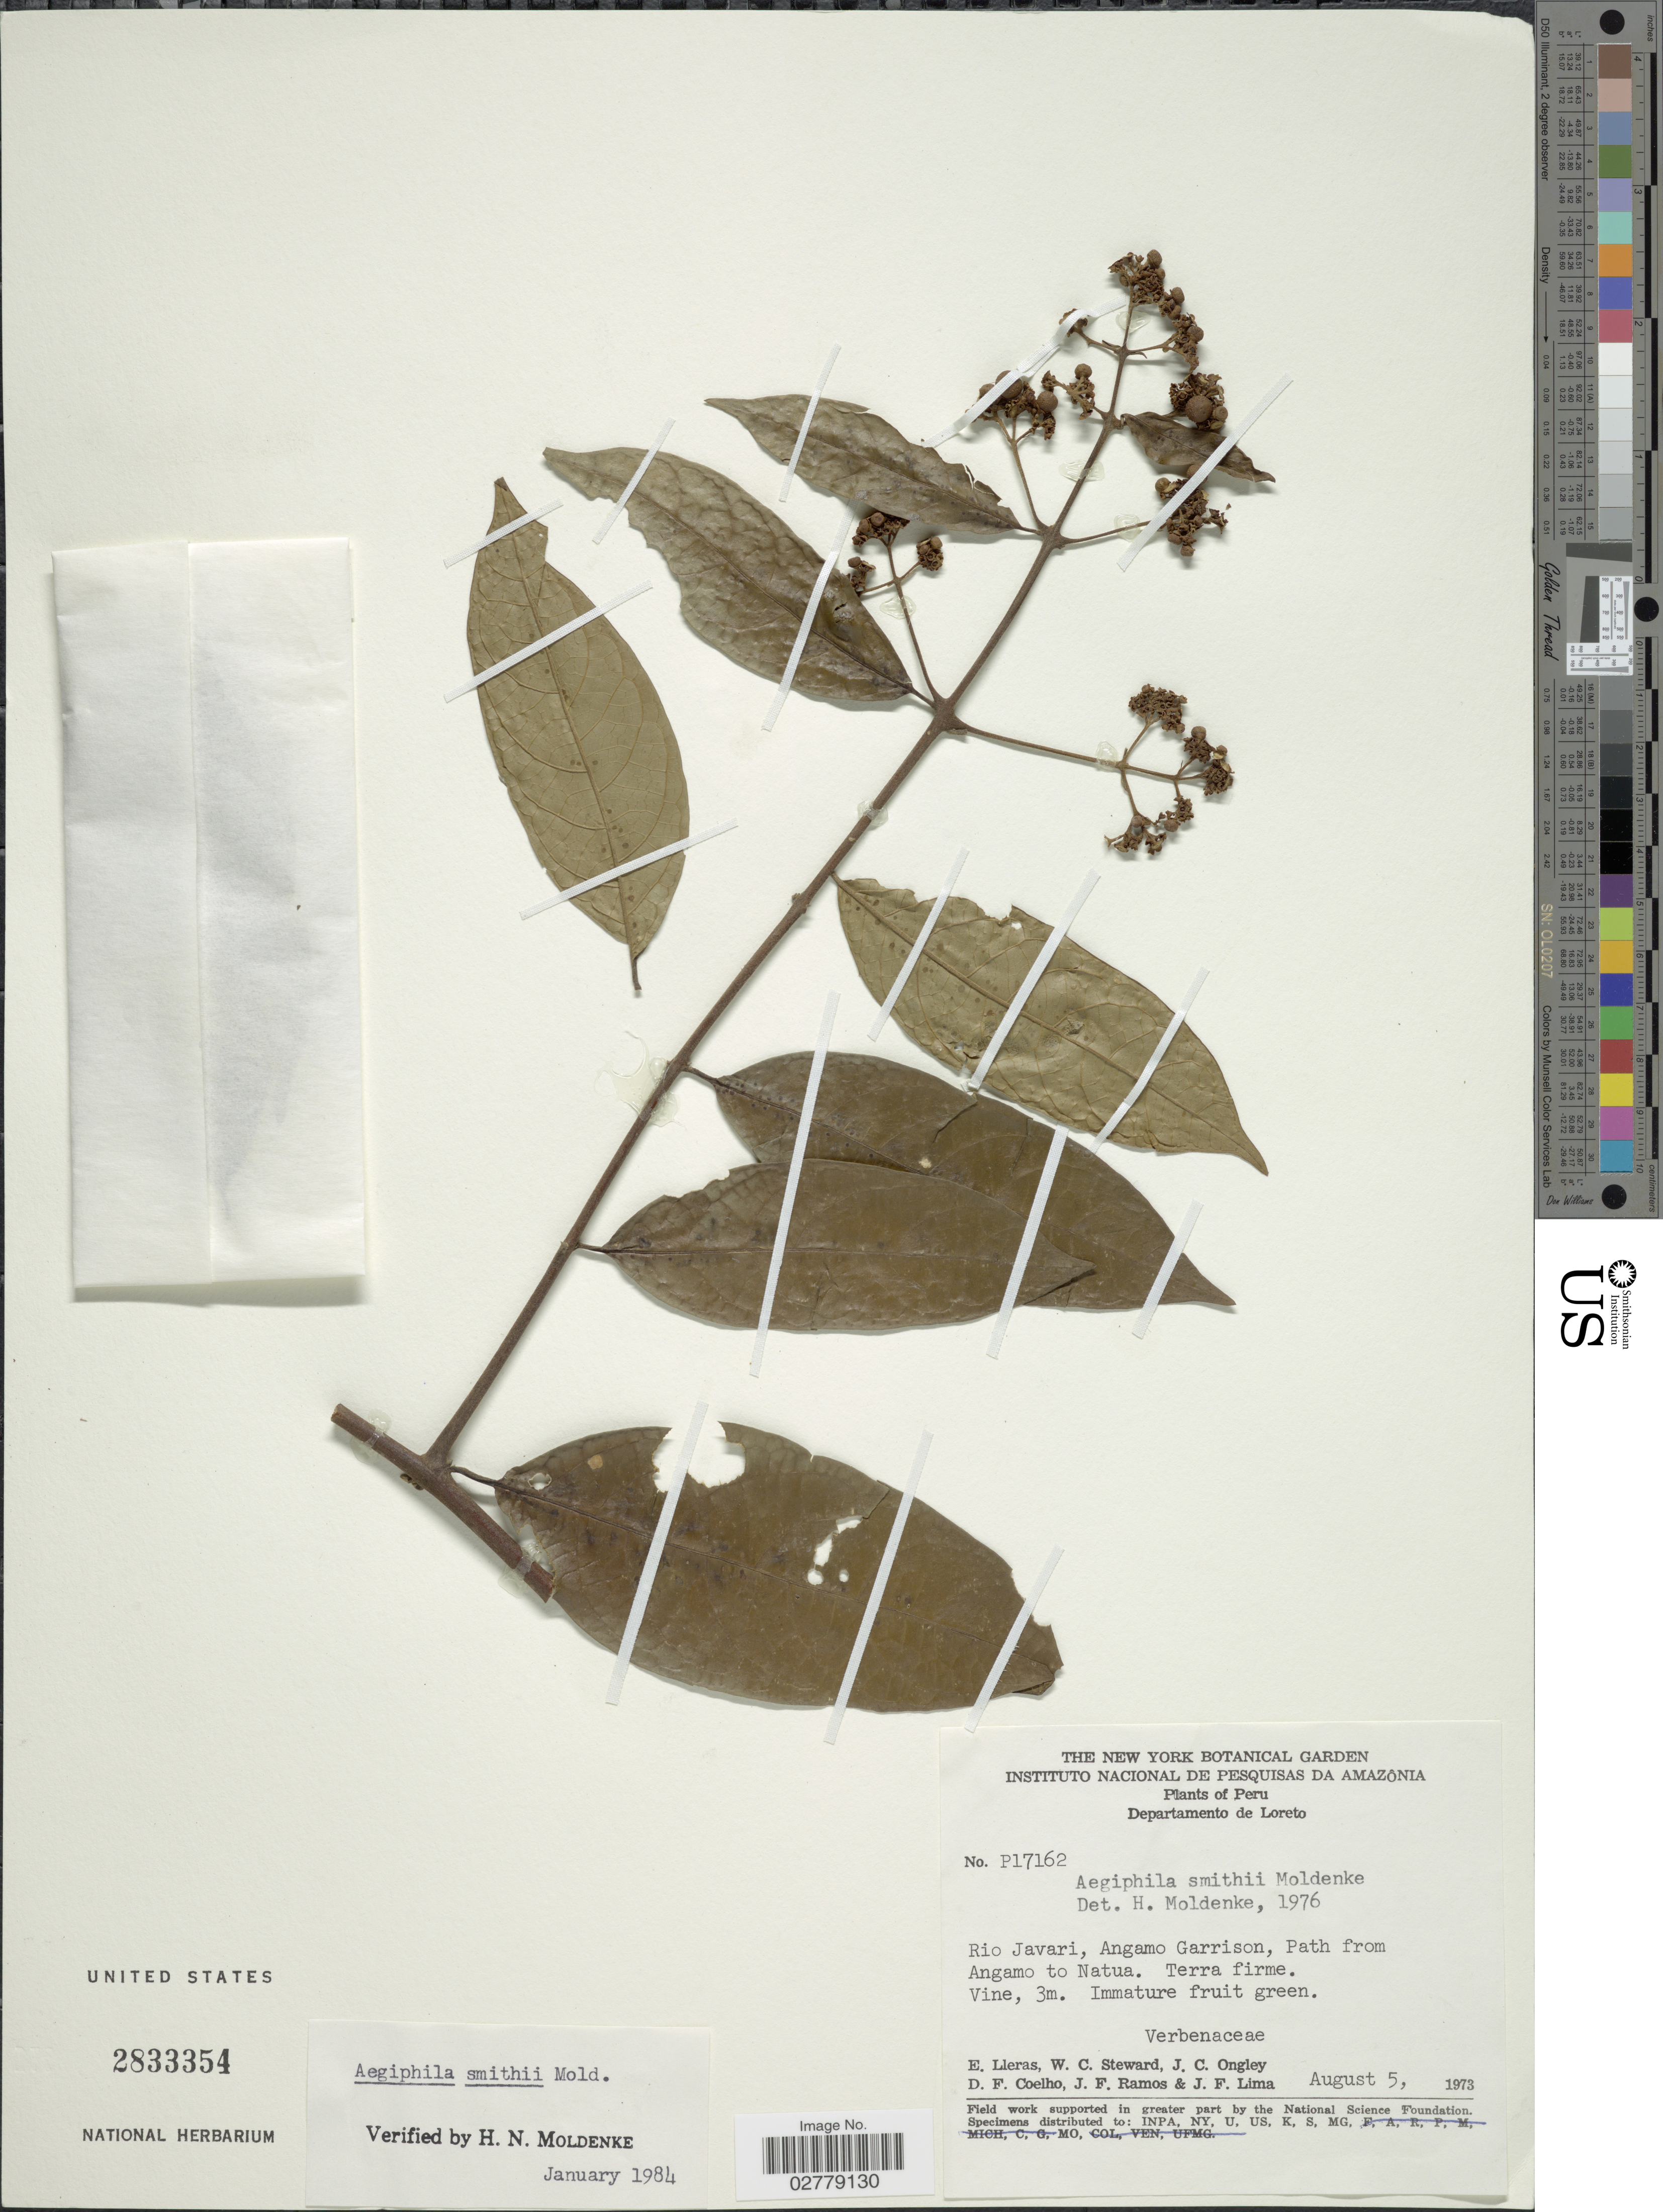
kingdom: Plantae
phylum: Tracheophyta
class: Magnoliopsida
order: Lamiales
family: Lamiaceae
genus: Aegiphila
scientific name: Aegiphila smithii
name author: Moldenke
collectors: E. Lleras, W. C. Steward, J. C. Ongley, J. C. Coelho & et al.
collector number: P17162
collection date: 1973-08-05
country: Peru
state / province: Loreto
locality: Departamento de Loreto, Rio Javari, Angamo Garrison, Path from Angamo to Natua.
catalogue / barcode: US 2833354